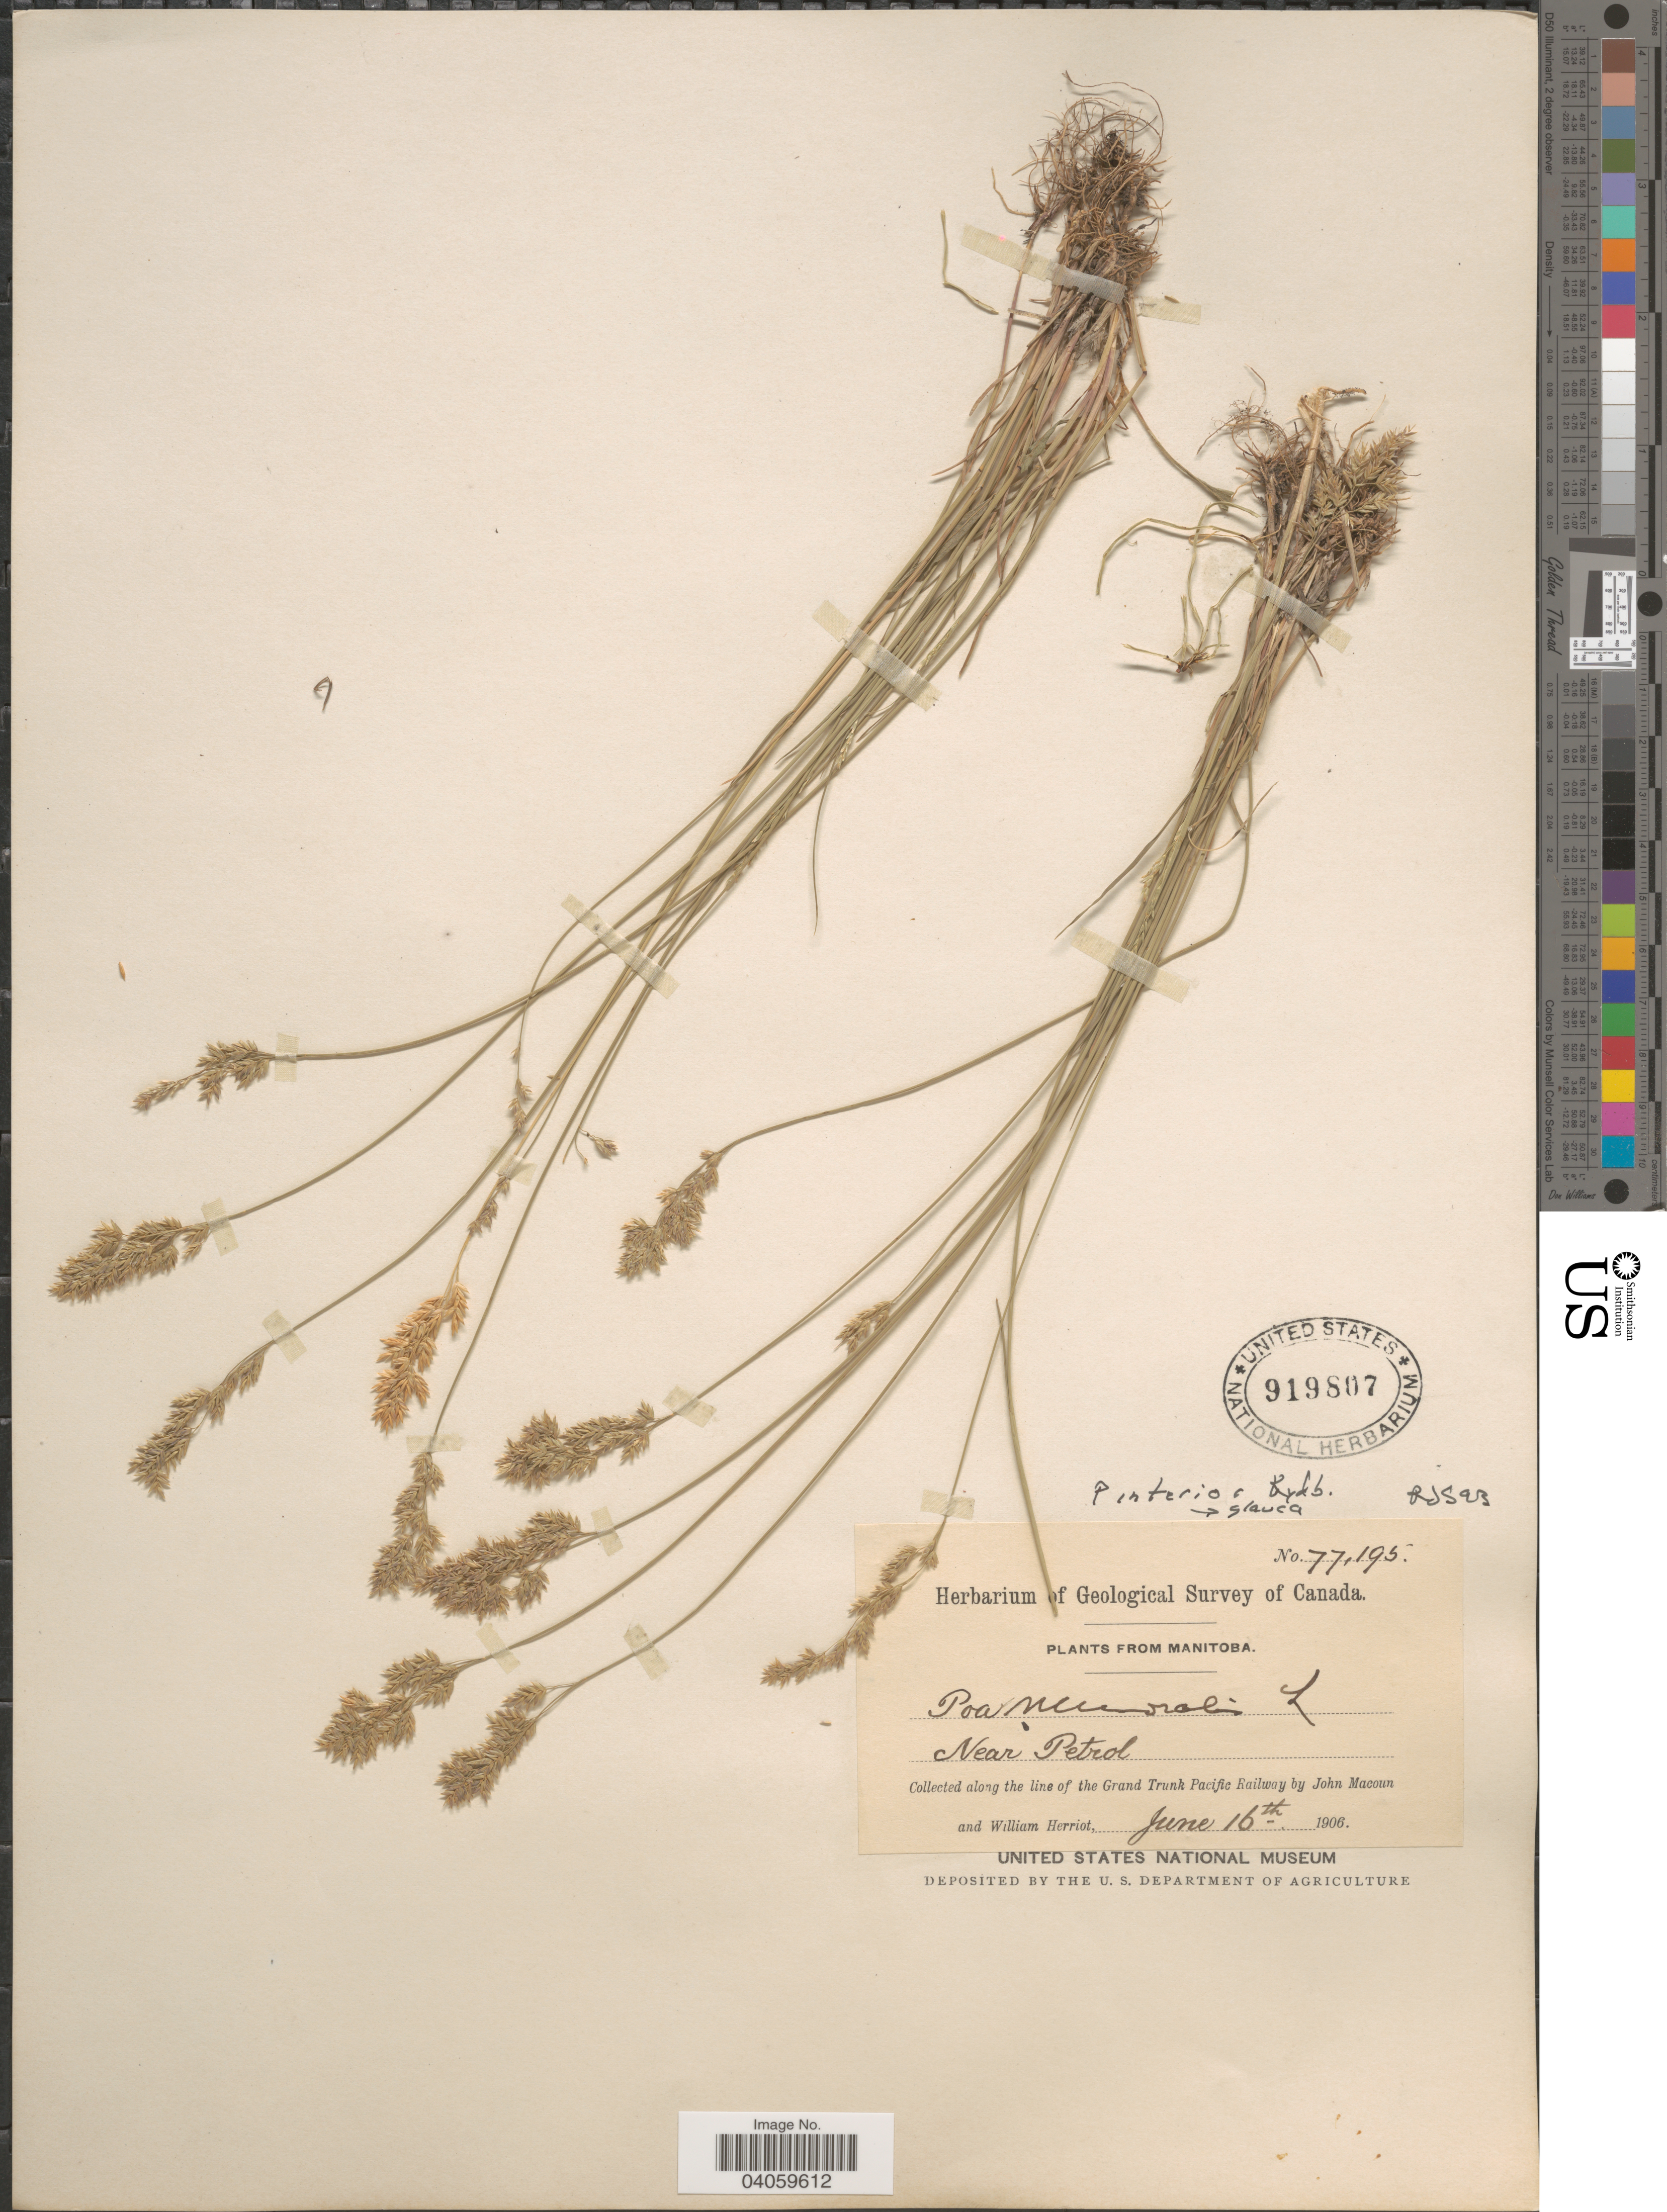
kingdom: Plantae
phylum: Tracheophyta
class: Liliopsida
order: Poales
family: Poaceae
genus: Poa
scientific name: Poa interior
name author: Rydb.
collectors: J. Macoun & W. Herriot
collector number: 77195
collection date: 1906-06-16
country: Canada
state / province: Manitoba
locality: Near Petrol. Along the line of the Grand Trunk Pacific Railway.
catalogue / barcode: US 919807